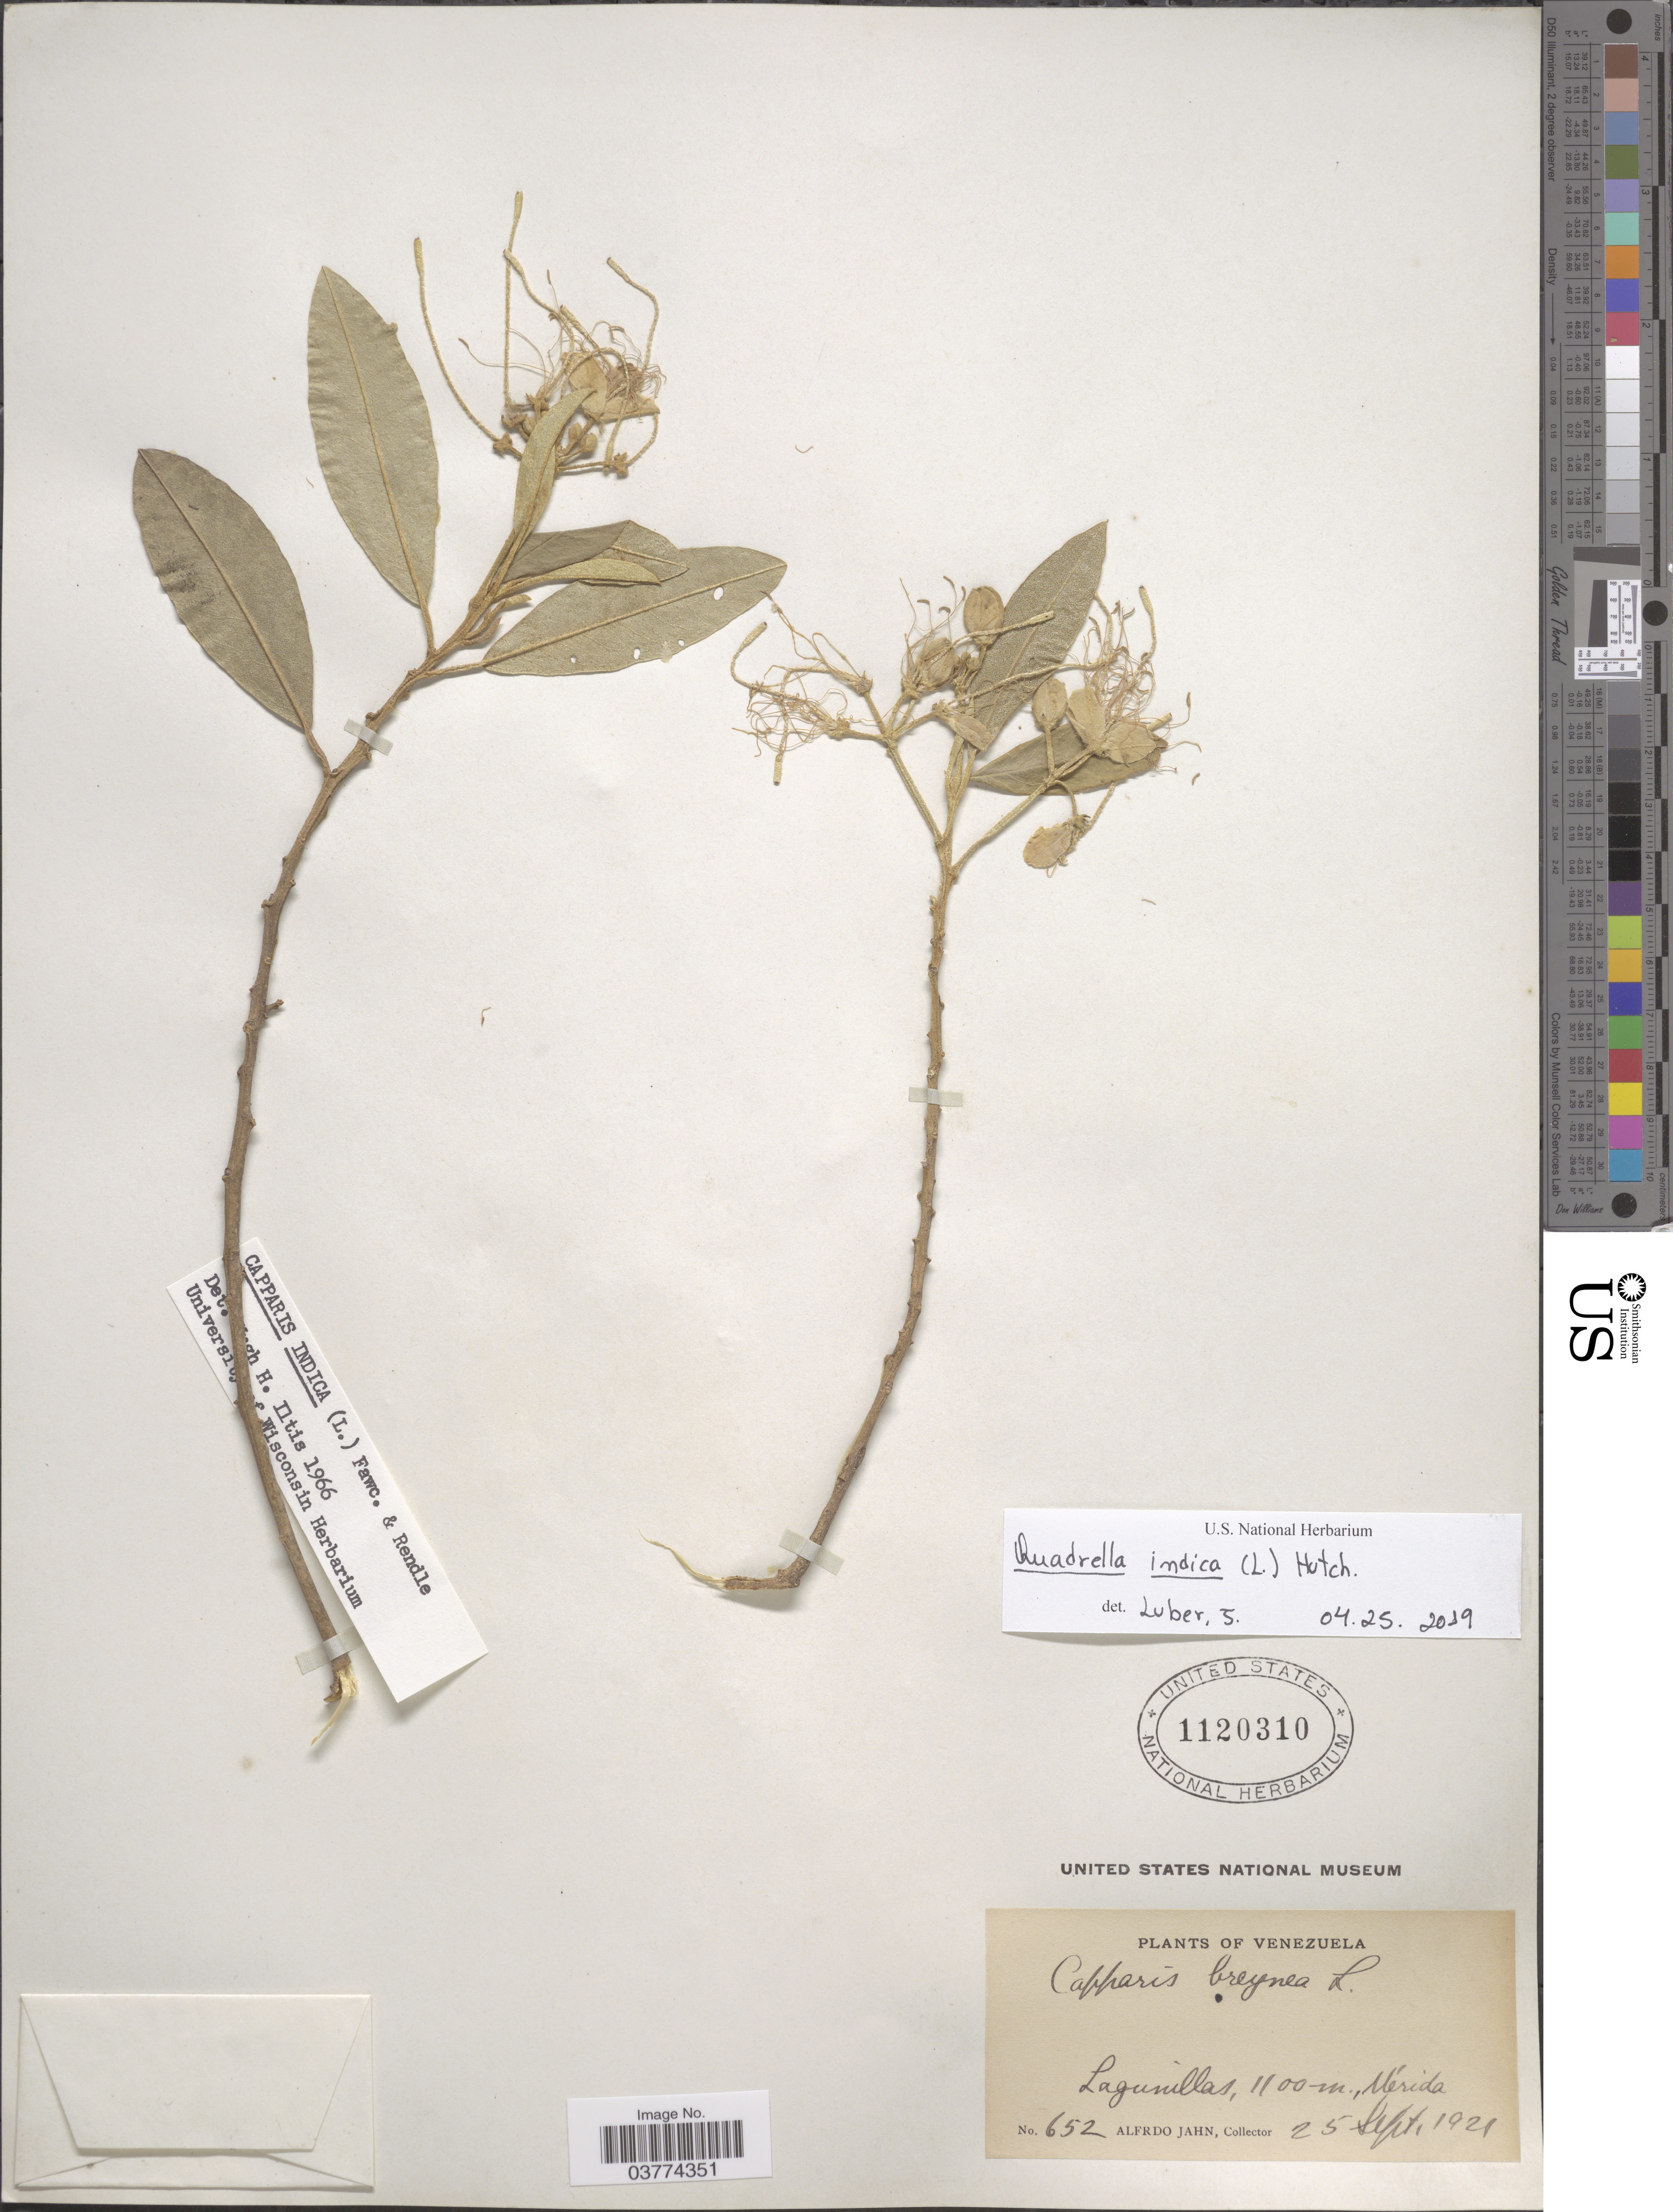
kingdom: Plantae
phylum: Tracheophyta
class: Magnoliopsida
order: Brassicales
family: Capparaceae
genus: Quadrella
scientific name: Quadrella indica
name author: (L.) Iltis & Cornejo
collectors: A. Jahn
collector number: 652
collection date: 1921-09-25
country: Venezuela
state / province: Mérida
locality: Lagunillas.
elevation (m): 1100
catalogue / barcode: US 1120310